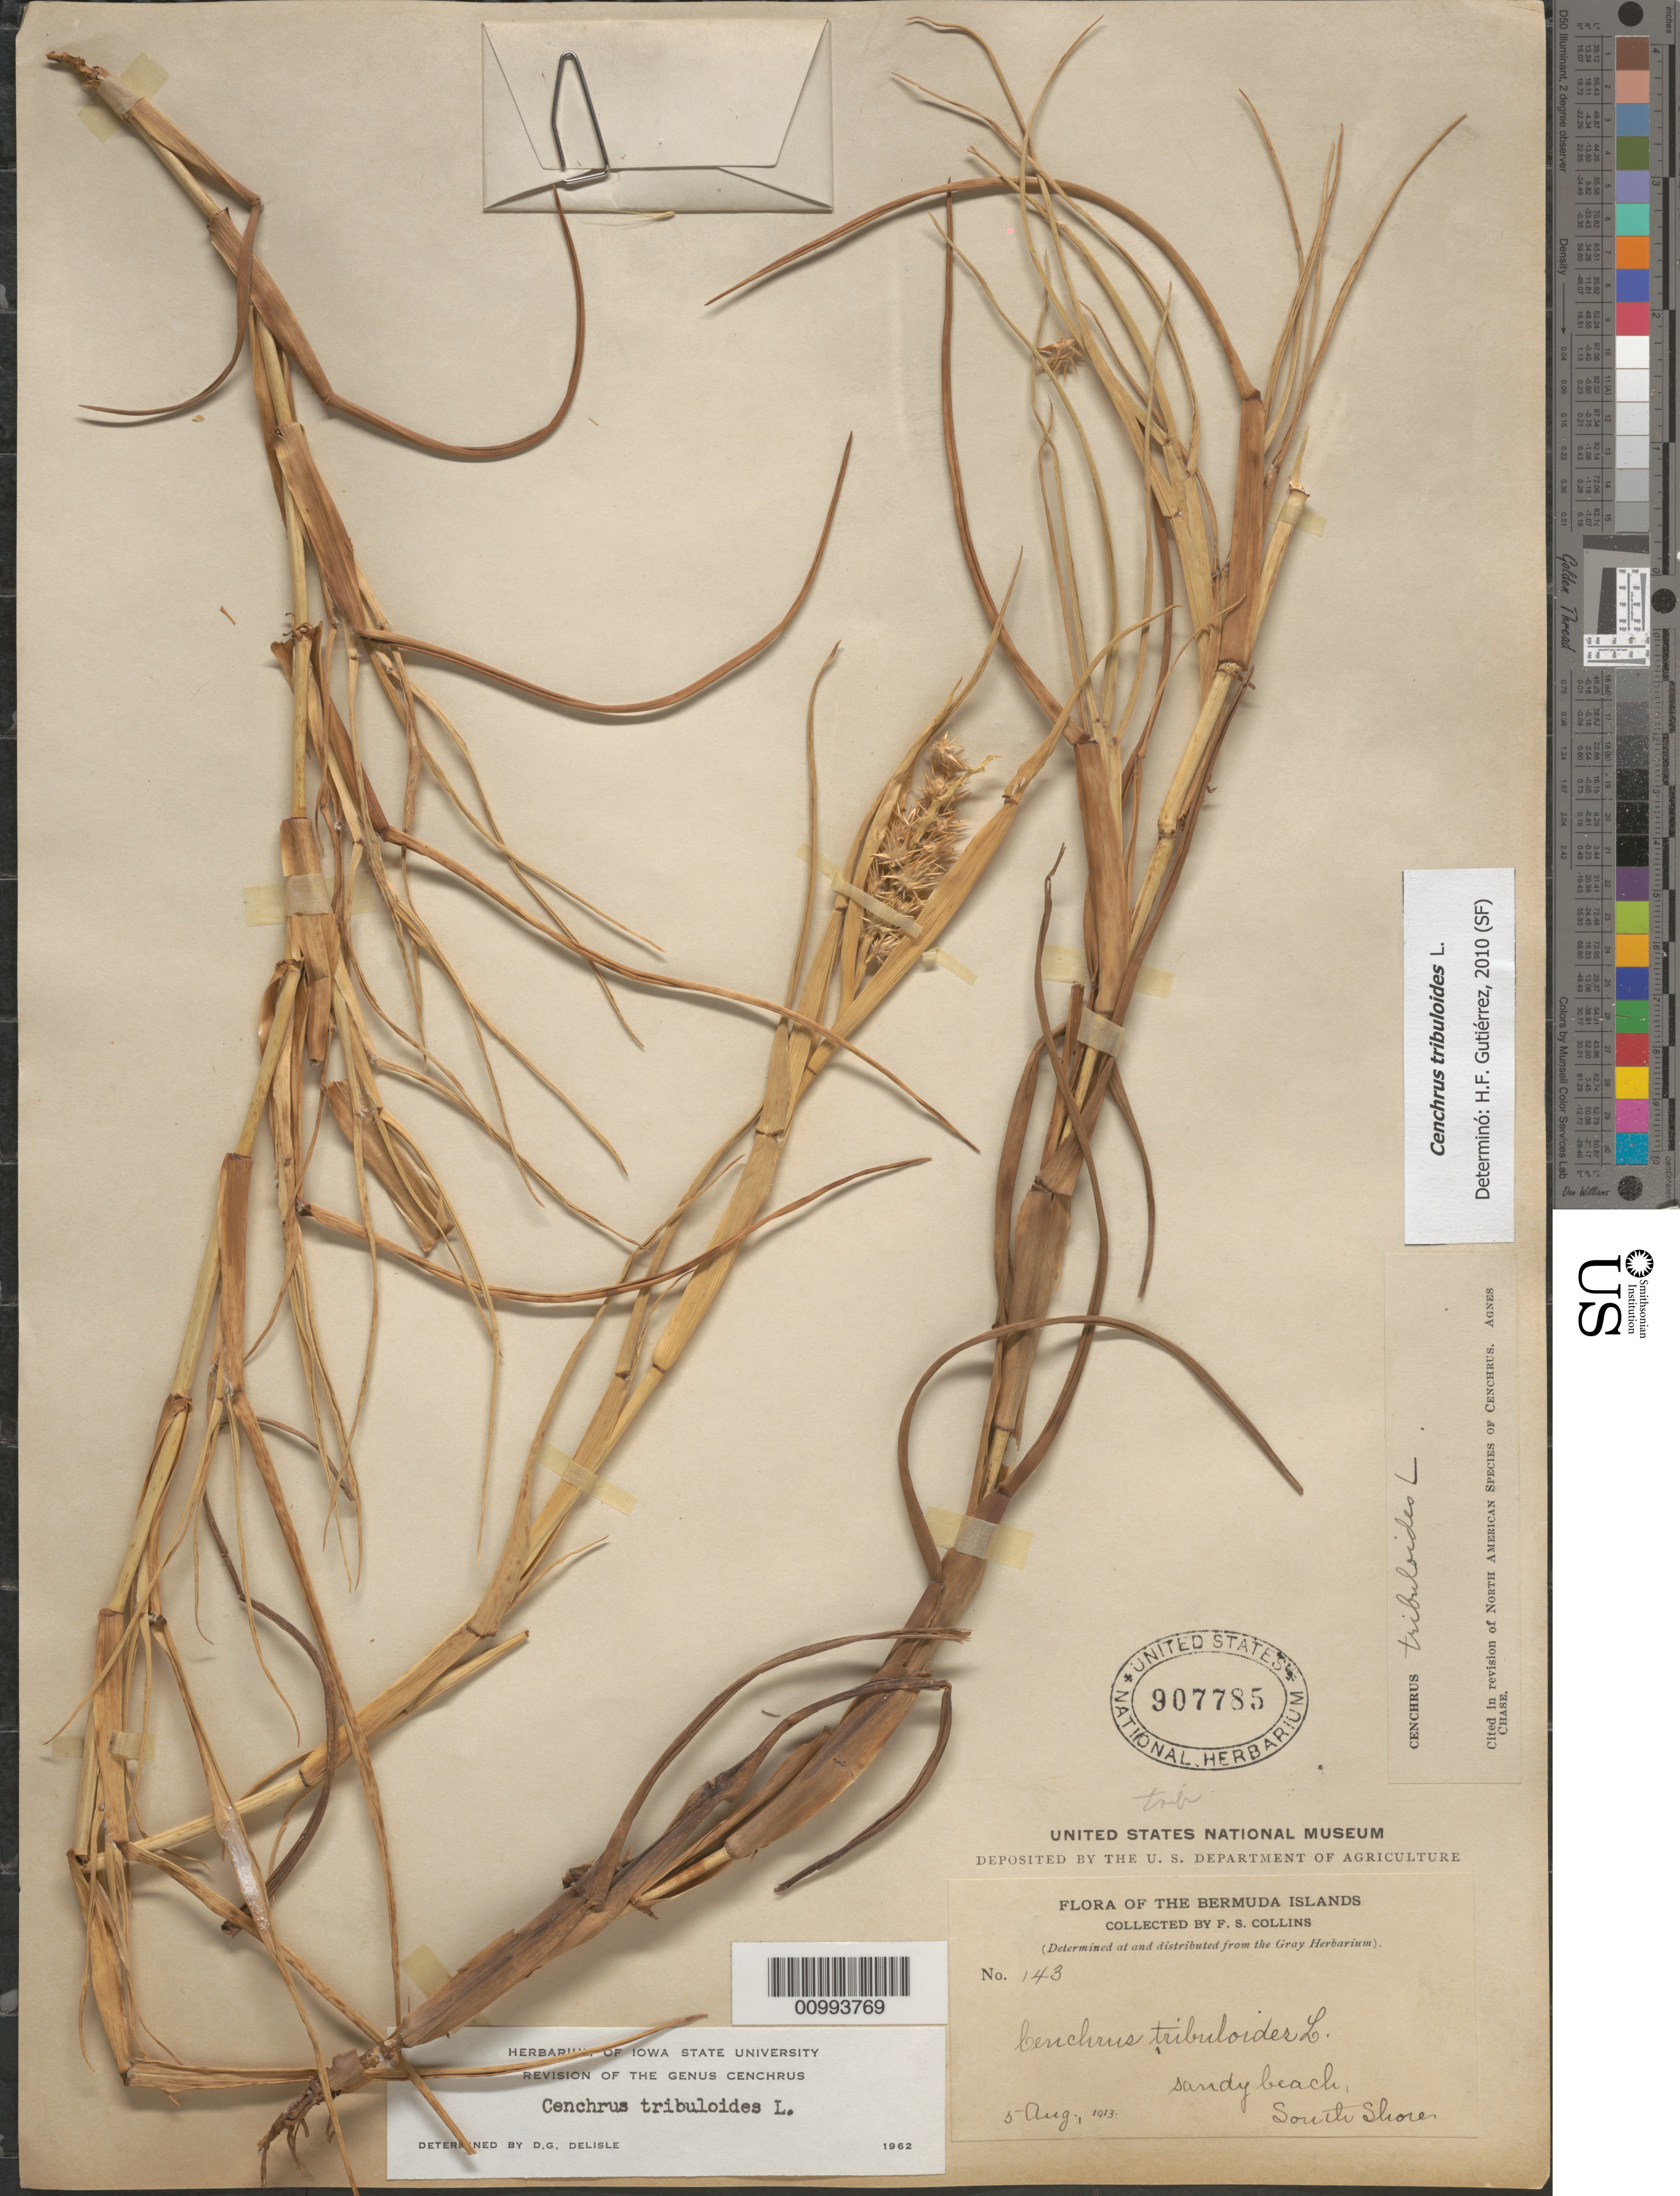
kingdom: Plantae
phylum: Tracheophyta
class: Liliopsida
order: Poales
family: Poaceae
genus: Cenchrus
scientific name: Cenchrus tribuloides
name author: L.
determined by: Gutiérrez, H. F.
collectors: F. Collins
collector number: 143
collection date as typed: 05 Aug 1913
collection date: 1913-08-05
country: Bermuda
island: Bermuda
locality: South Shore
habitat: Sandy beach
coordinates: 0 N, 0 E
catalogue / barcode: US 907785